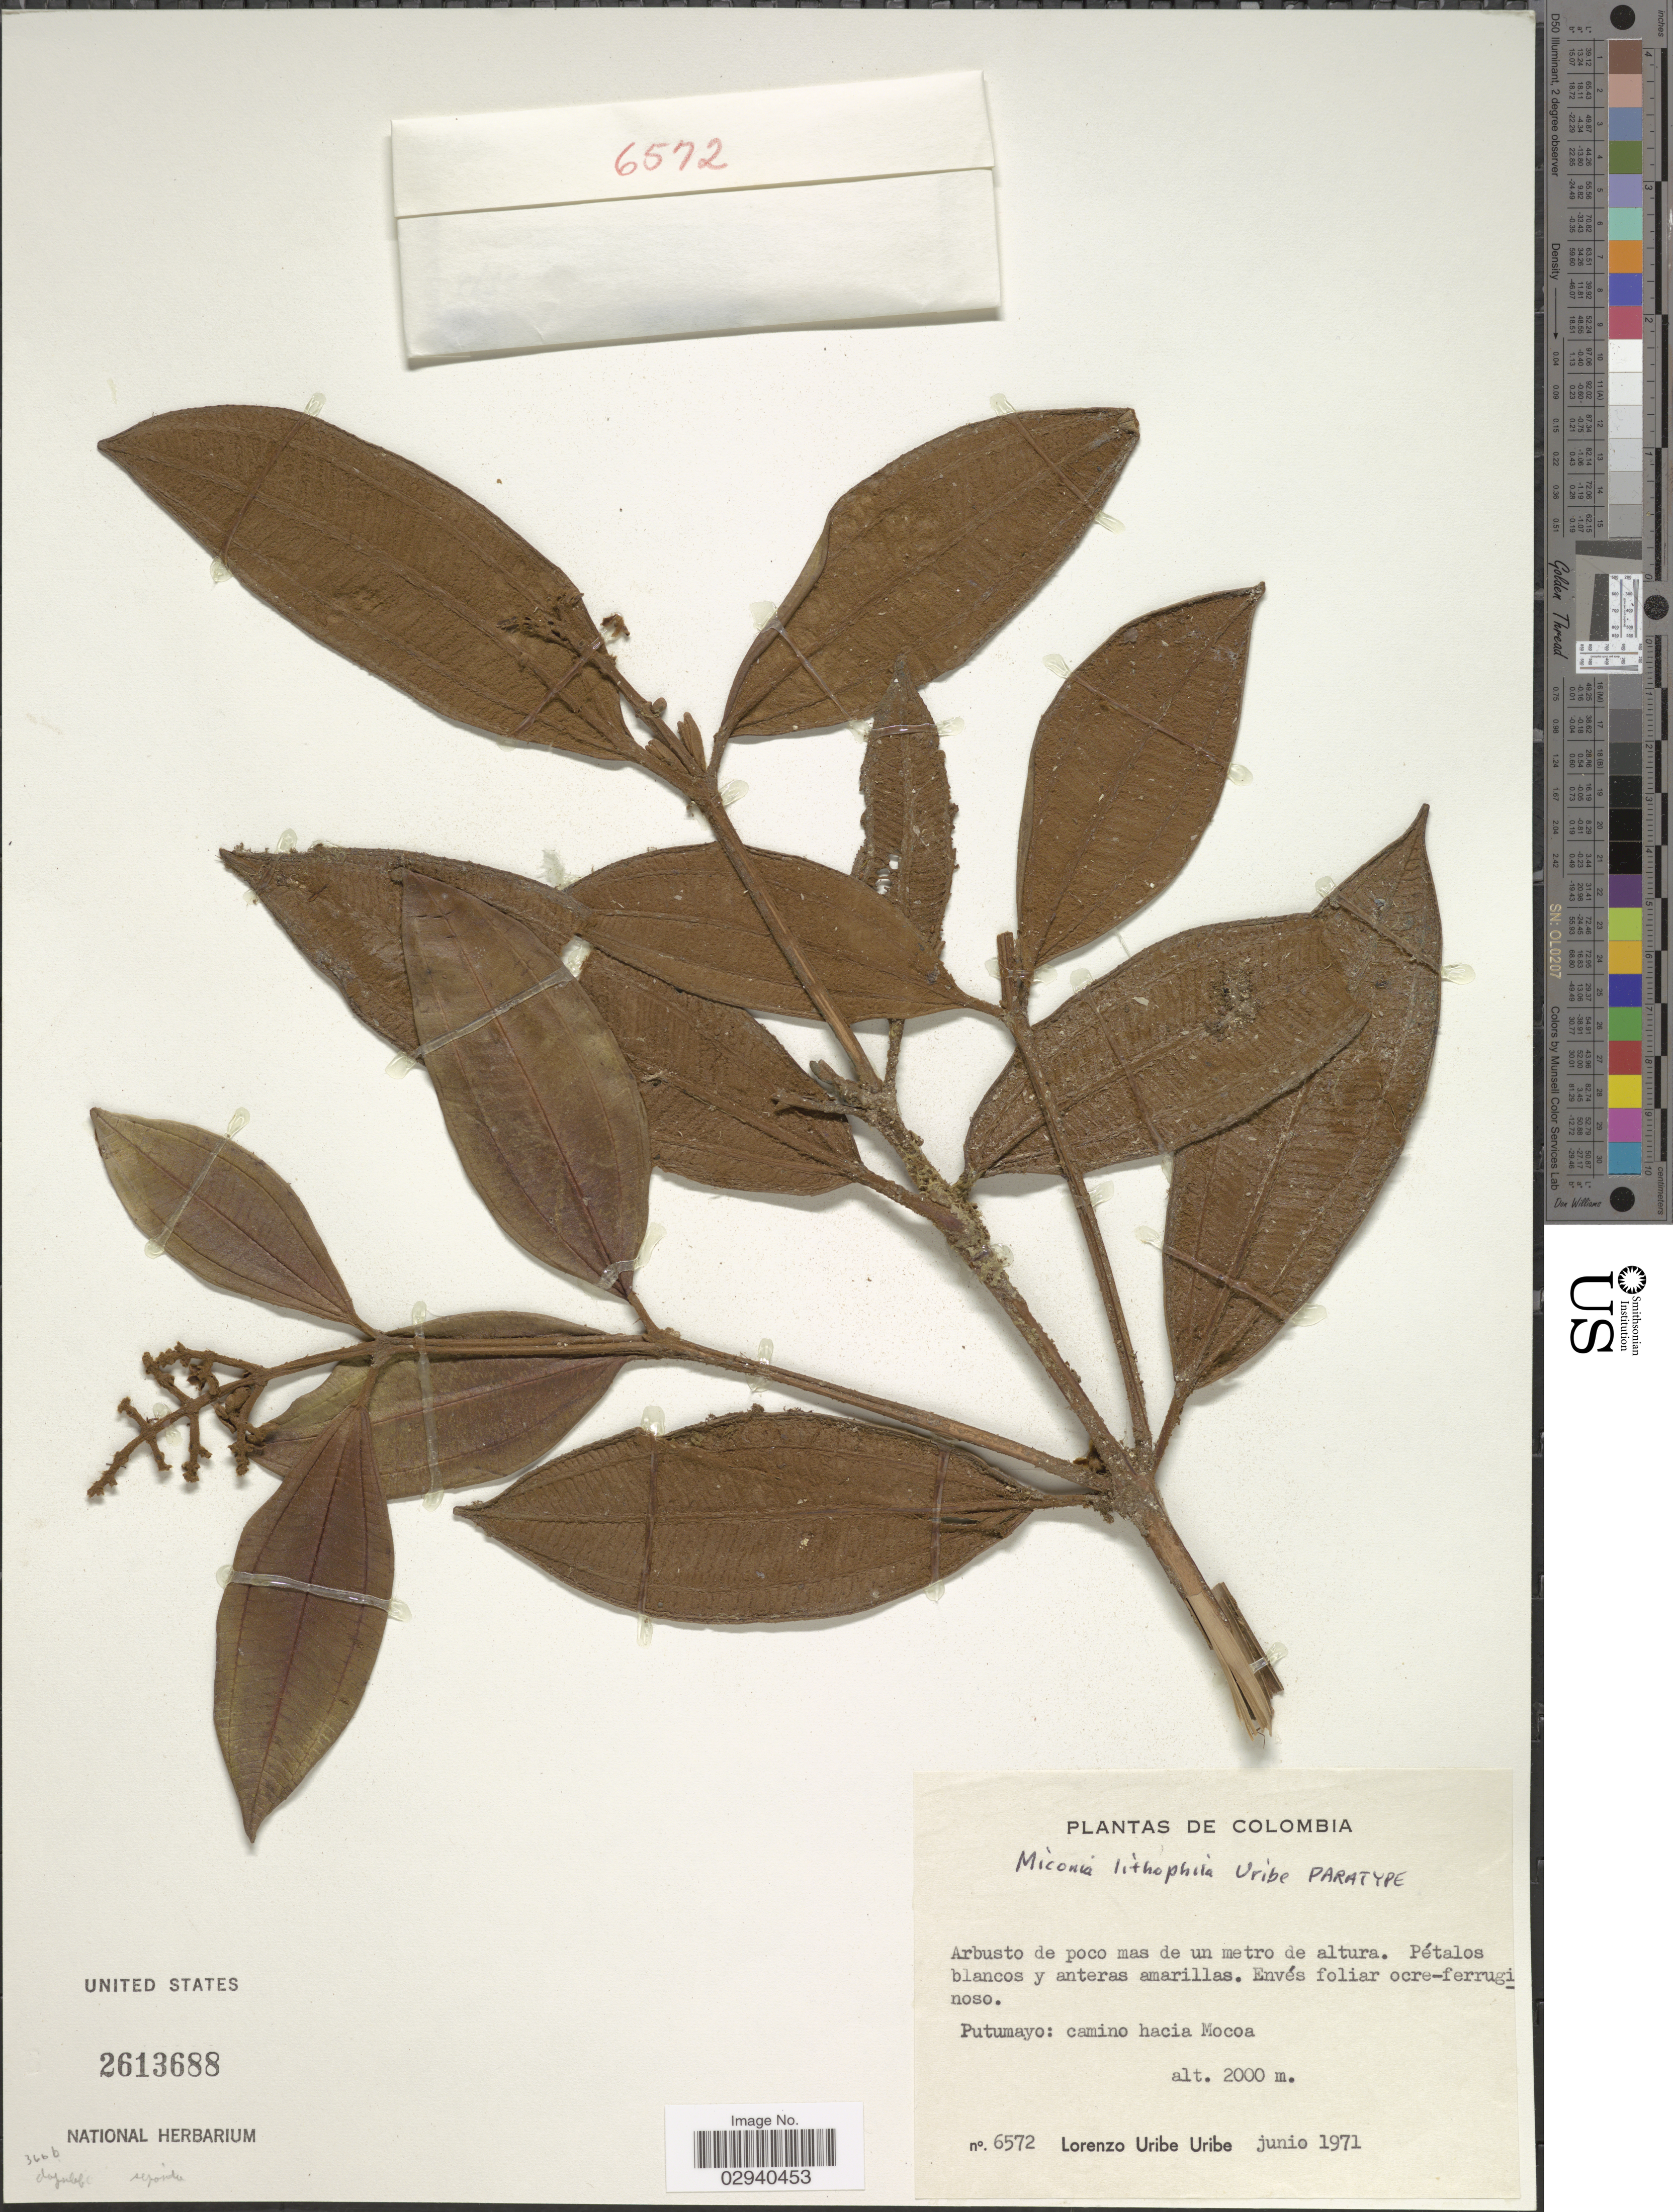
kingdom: Plantae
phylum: Tracheophyta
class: Magnoliopsida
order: Myrtales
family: Melastomataceae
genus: Miconia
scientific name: Miconia lithophila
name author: L. Uribe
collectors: L. Uribe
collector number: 6572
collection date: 1971-06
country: Colombia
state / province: Putumayo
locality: Camino hacia Mocoa.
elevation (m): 2000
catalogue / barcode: US 2613688